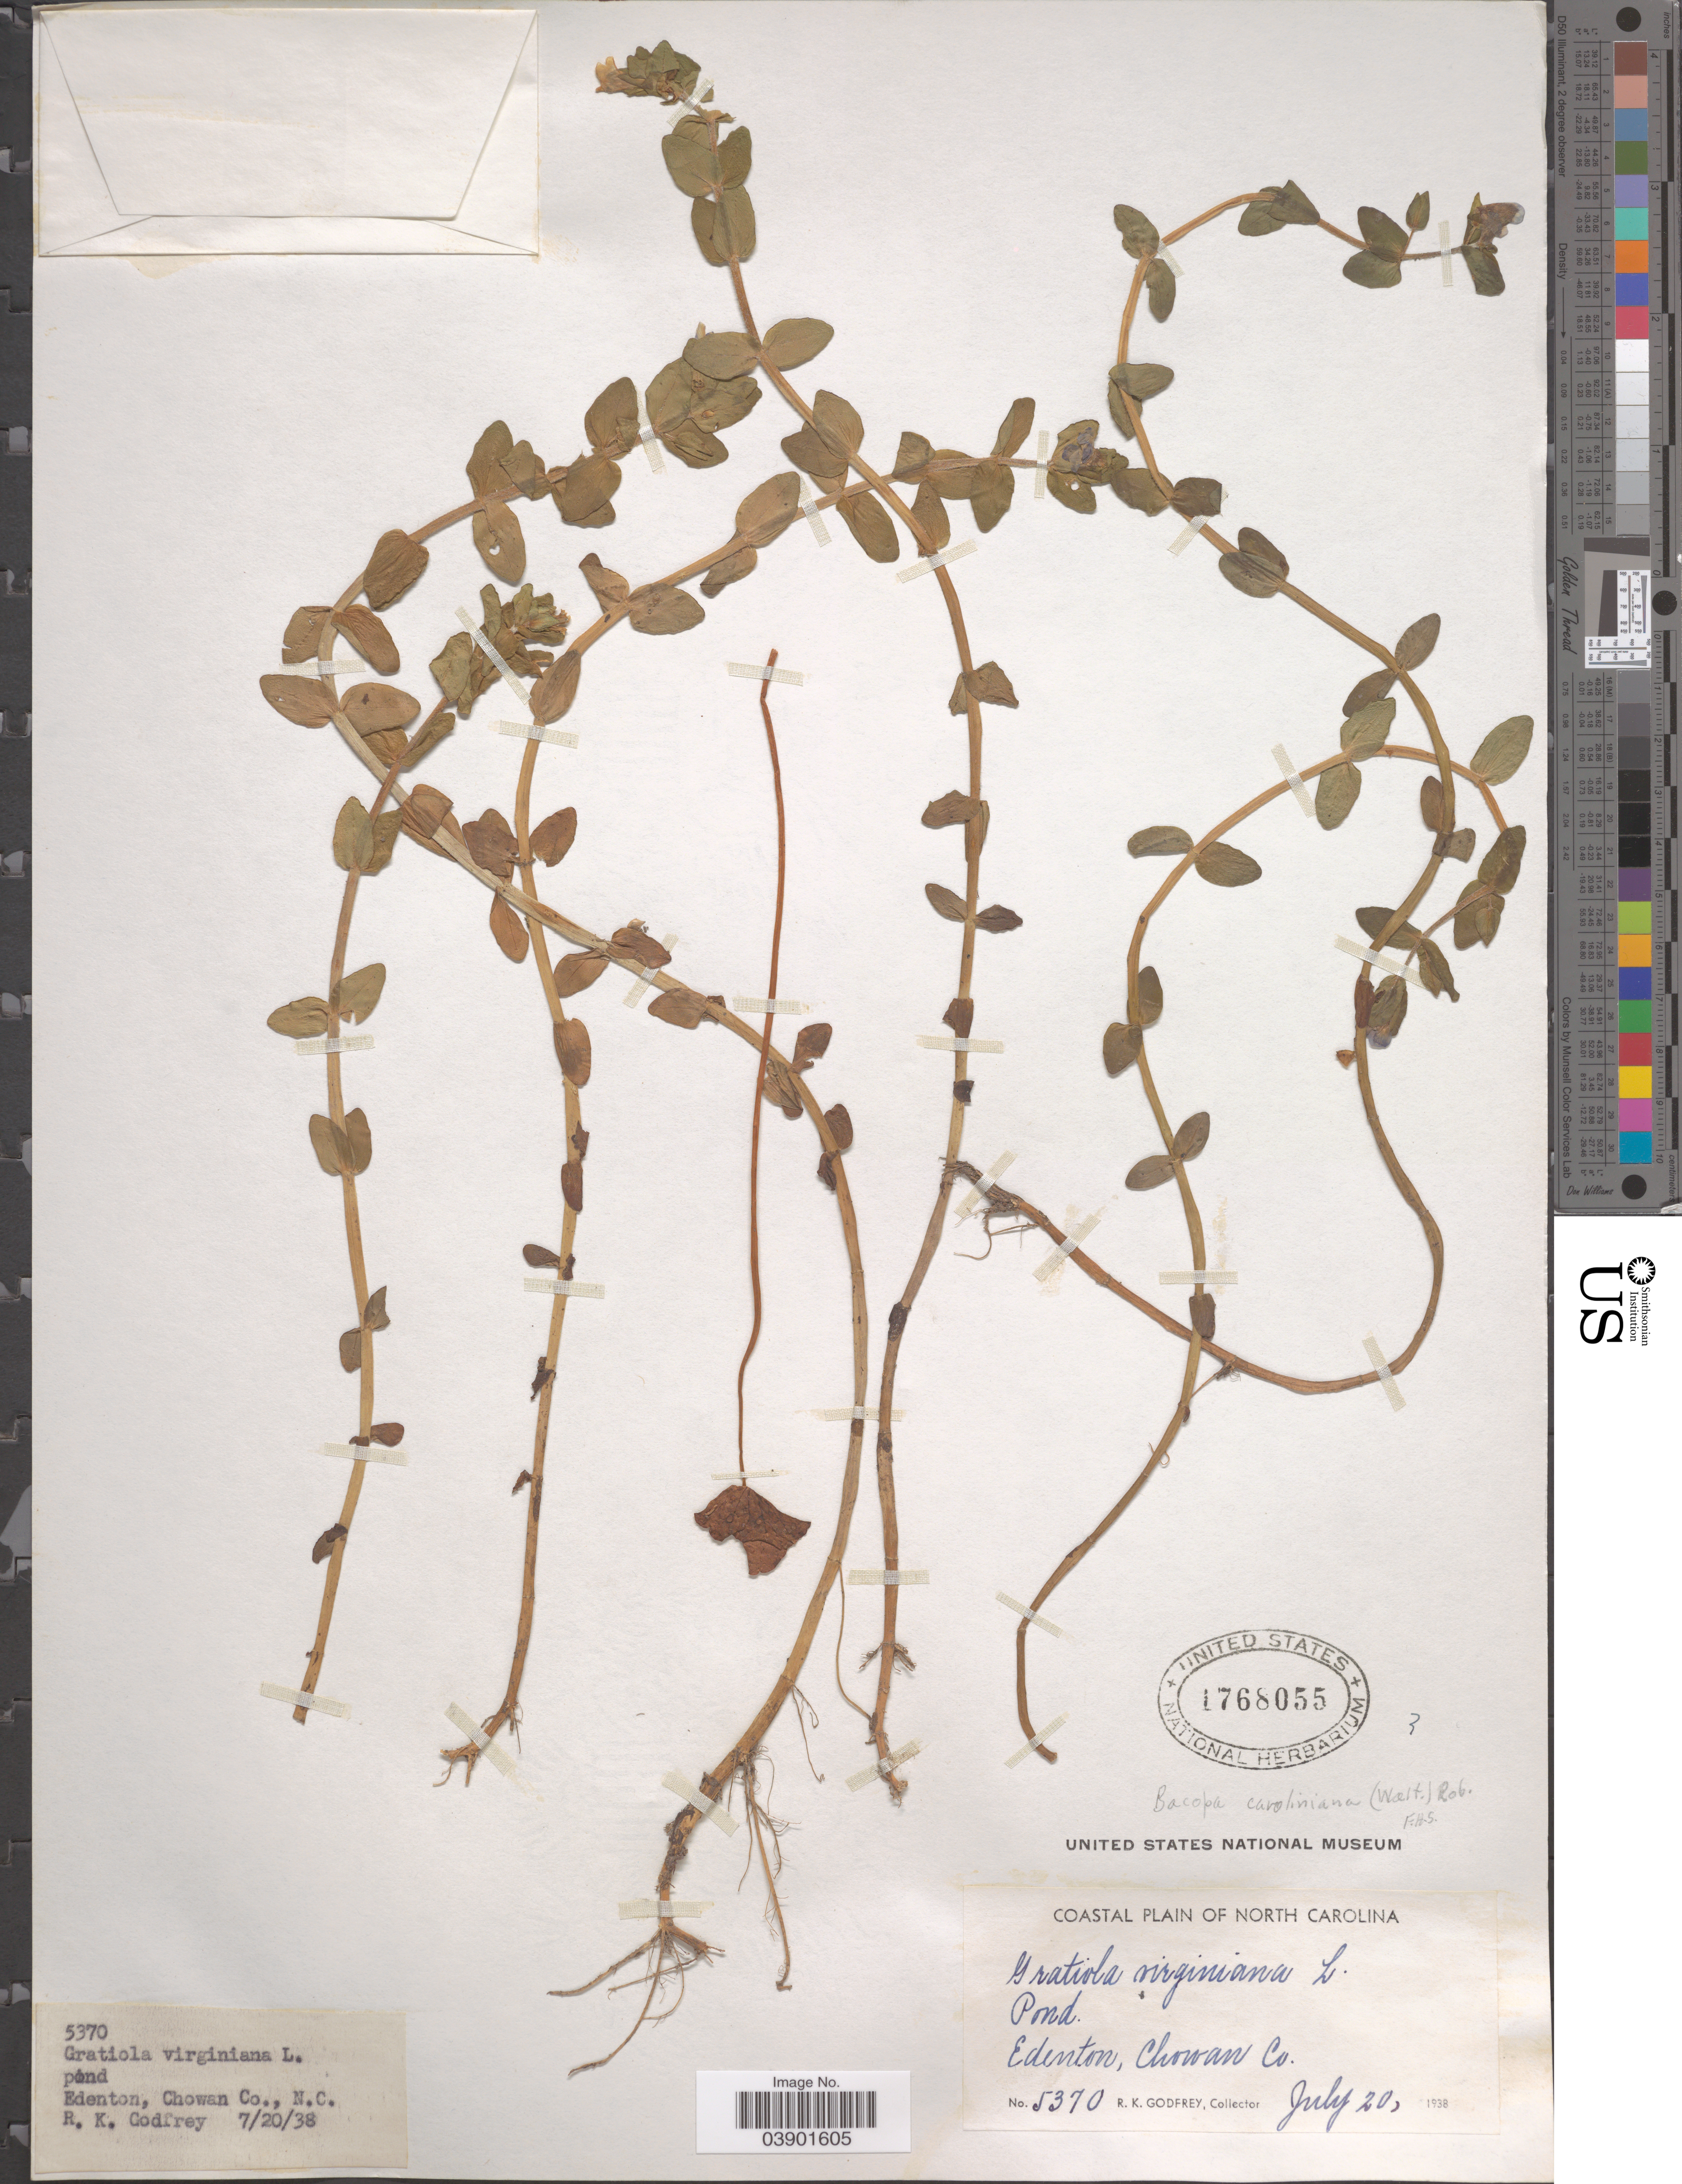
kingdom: Plantae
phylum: Tracheophyta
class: Magnoliopsida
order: Lamiales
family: Plantaginaceae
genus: Bacopa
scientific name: Bacopa caroliniana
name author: (Walter) B.L. Rob.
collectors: R. K. Godfrey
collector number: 5370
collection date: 1938-07-20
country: United States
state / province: North Carolina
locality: Coastal Plain of North Carolina. Edenton, Chowan Co.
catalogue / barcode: US 1768055